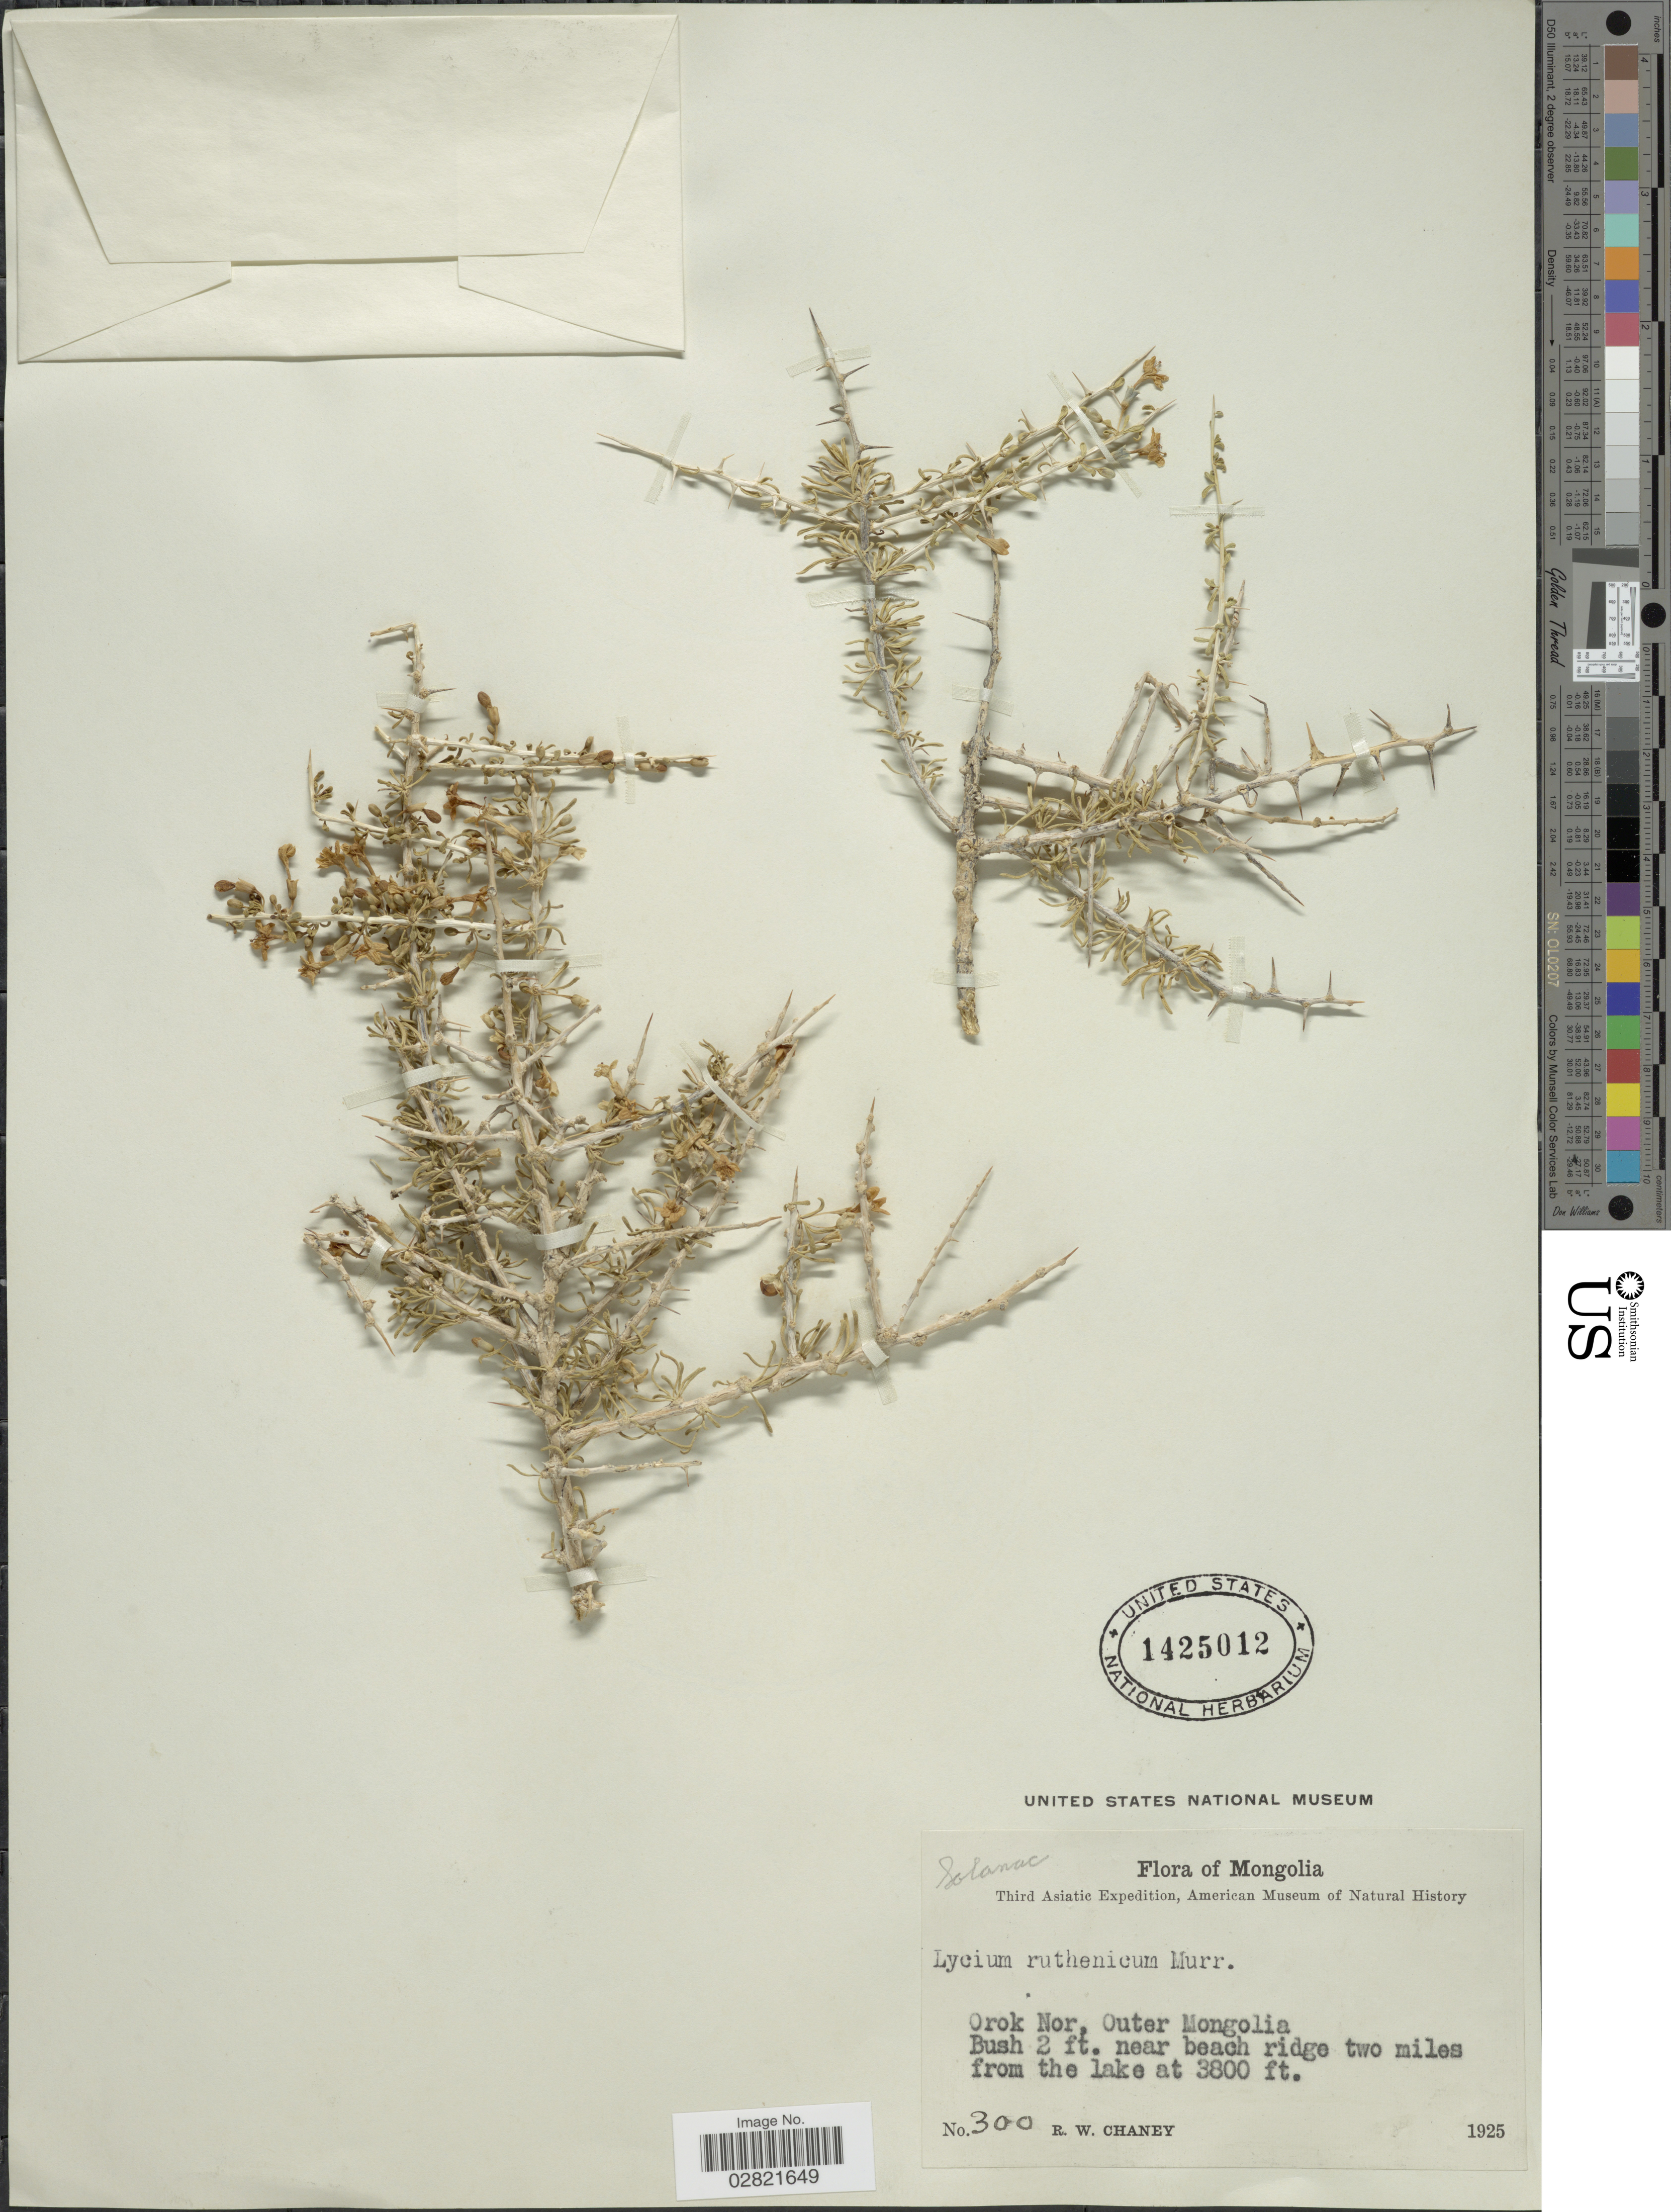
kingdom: Plantae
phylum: Tracheophyta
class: Magnoliopsida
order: Solanales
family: Solanaceae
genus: Lycium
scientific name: Lycium ruthenicum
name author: Murray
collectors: R. Chaney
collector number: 300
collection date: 1925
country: Mongolia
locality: Orok Nor, Outer Mongolia.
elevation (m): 1158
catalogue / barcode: US 1425012